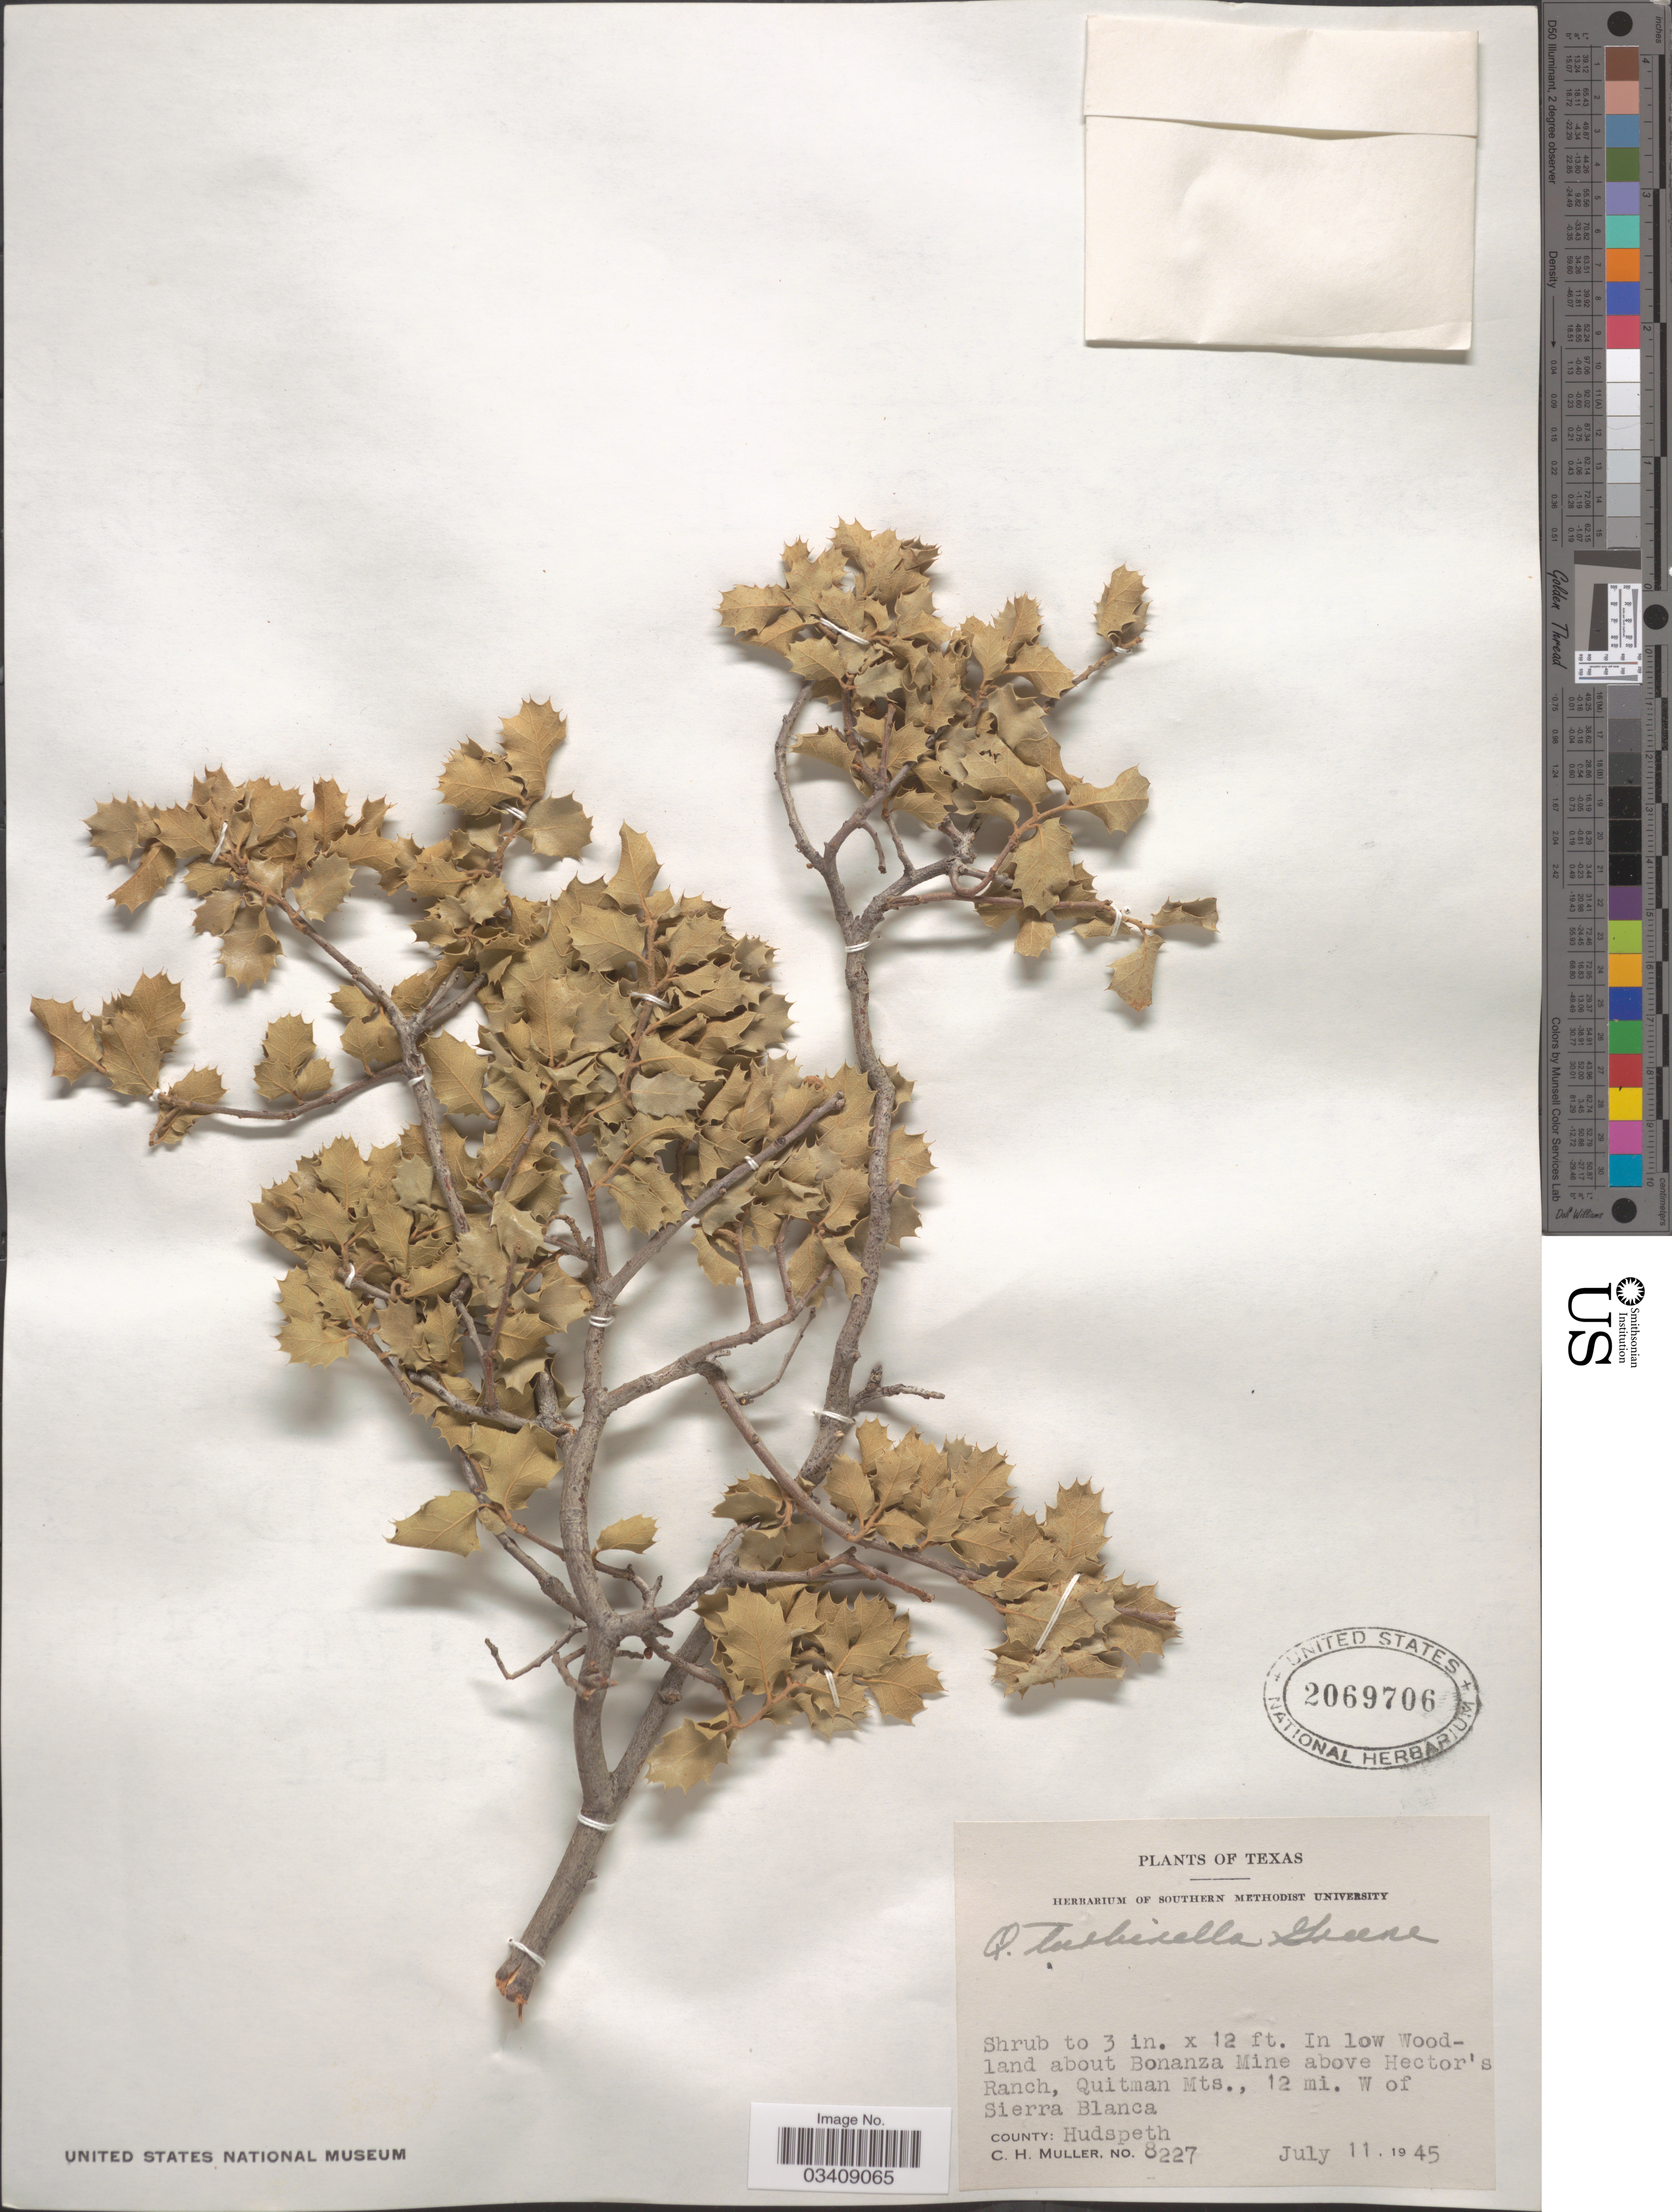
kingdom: Plantae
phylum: Tracheophyta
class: Magnoliopsida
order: Fagales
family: Fagaceae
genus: Quercus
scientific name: Quercus turbinella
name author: Greene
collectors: C. H. Mueller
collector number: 8227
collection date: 1945-07-11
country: United States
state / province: Texas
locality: In low Woodland about Bonanza Mine above Hector's Ranch, Quitman Mts., 12 mi. W of Sierra Blanca. County: Hudspeth.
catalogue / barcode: US 2069706